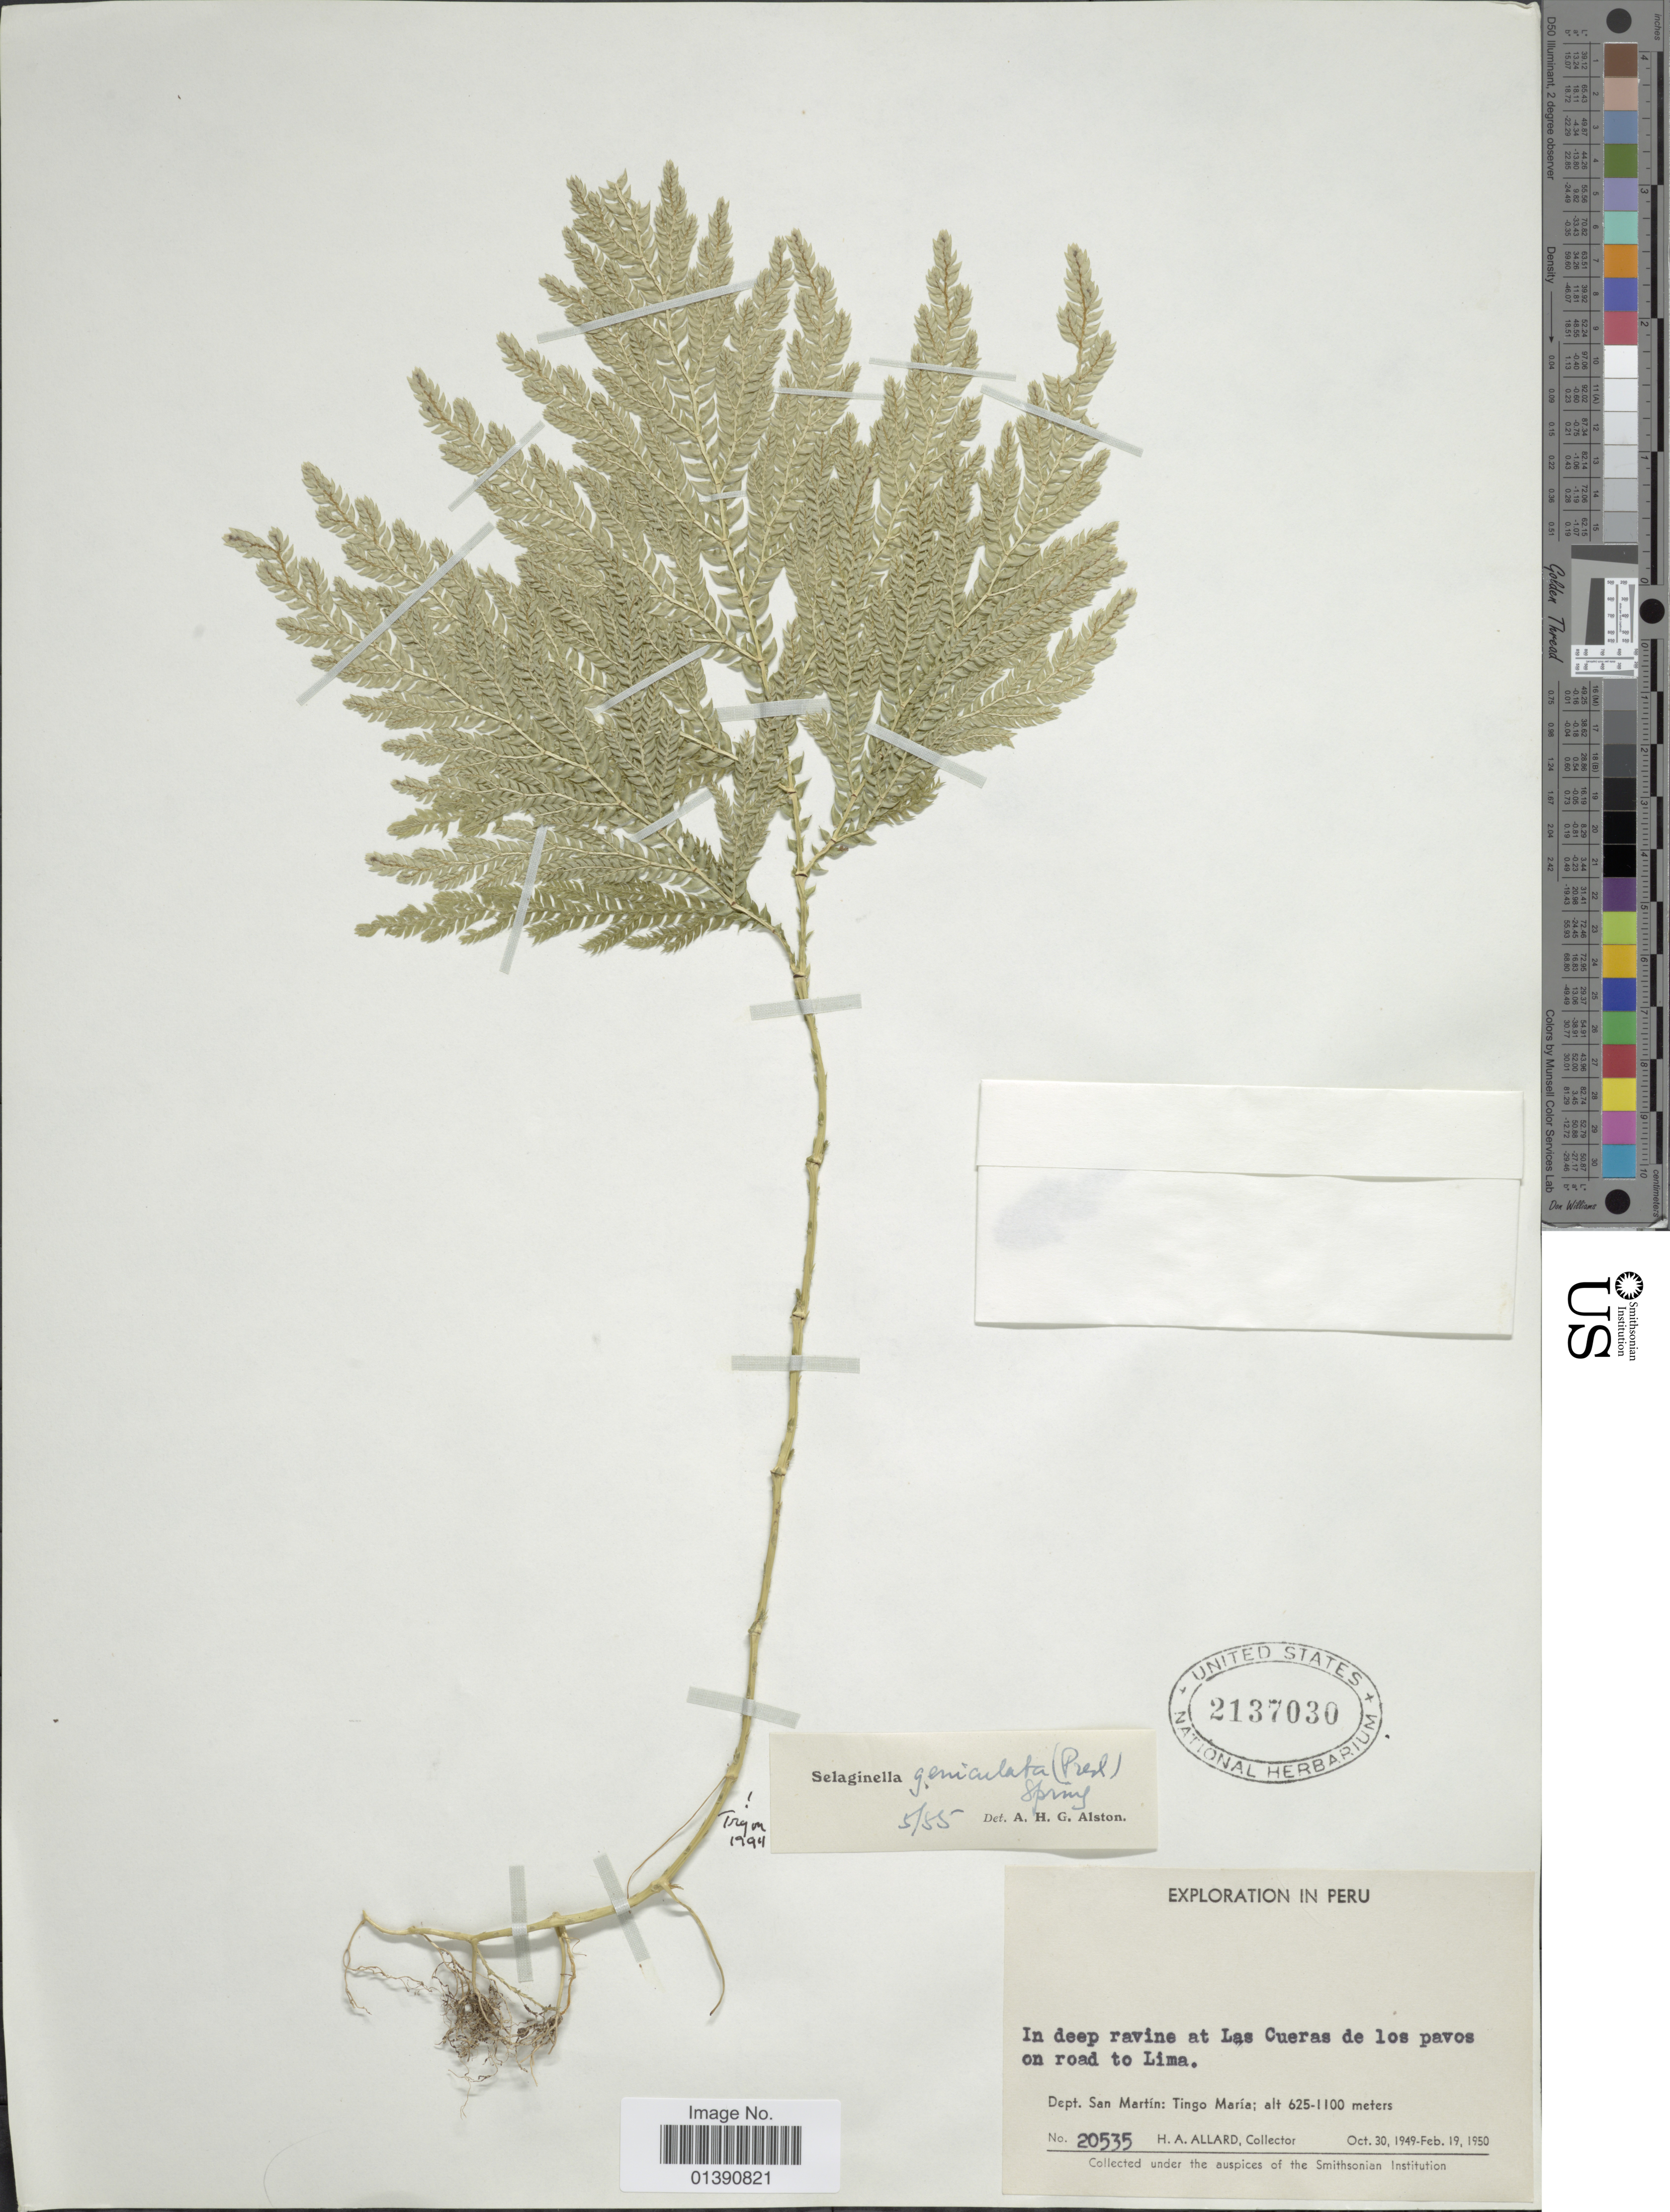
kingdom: Plantae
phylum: Tracheophyta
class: Lycopodiopsida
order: Selaginellales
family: Selaginellaceae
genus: Selaginella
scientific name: Selaginella geniculata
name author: (C. Presl) Spring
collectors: H. A. Allard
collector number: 20535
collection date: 1949-10-30/1950-02-19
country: Peru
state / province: San Martín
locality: In deep ravine at las Cueras de los pavos on road to Lima, Tingo maria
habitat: in deep ravine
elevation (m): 625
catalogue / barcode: US 2137030